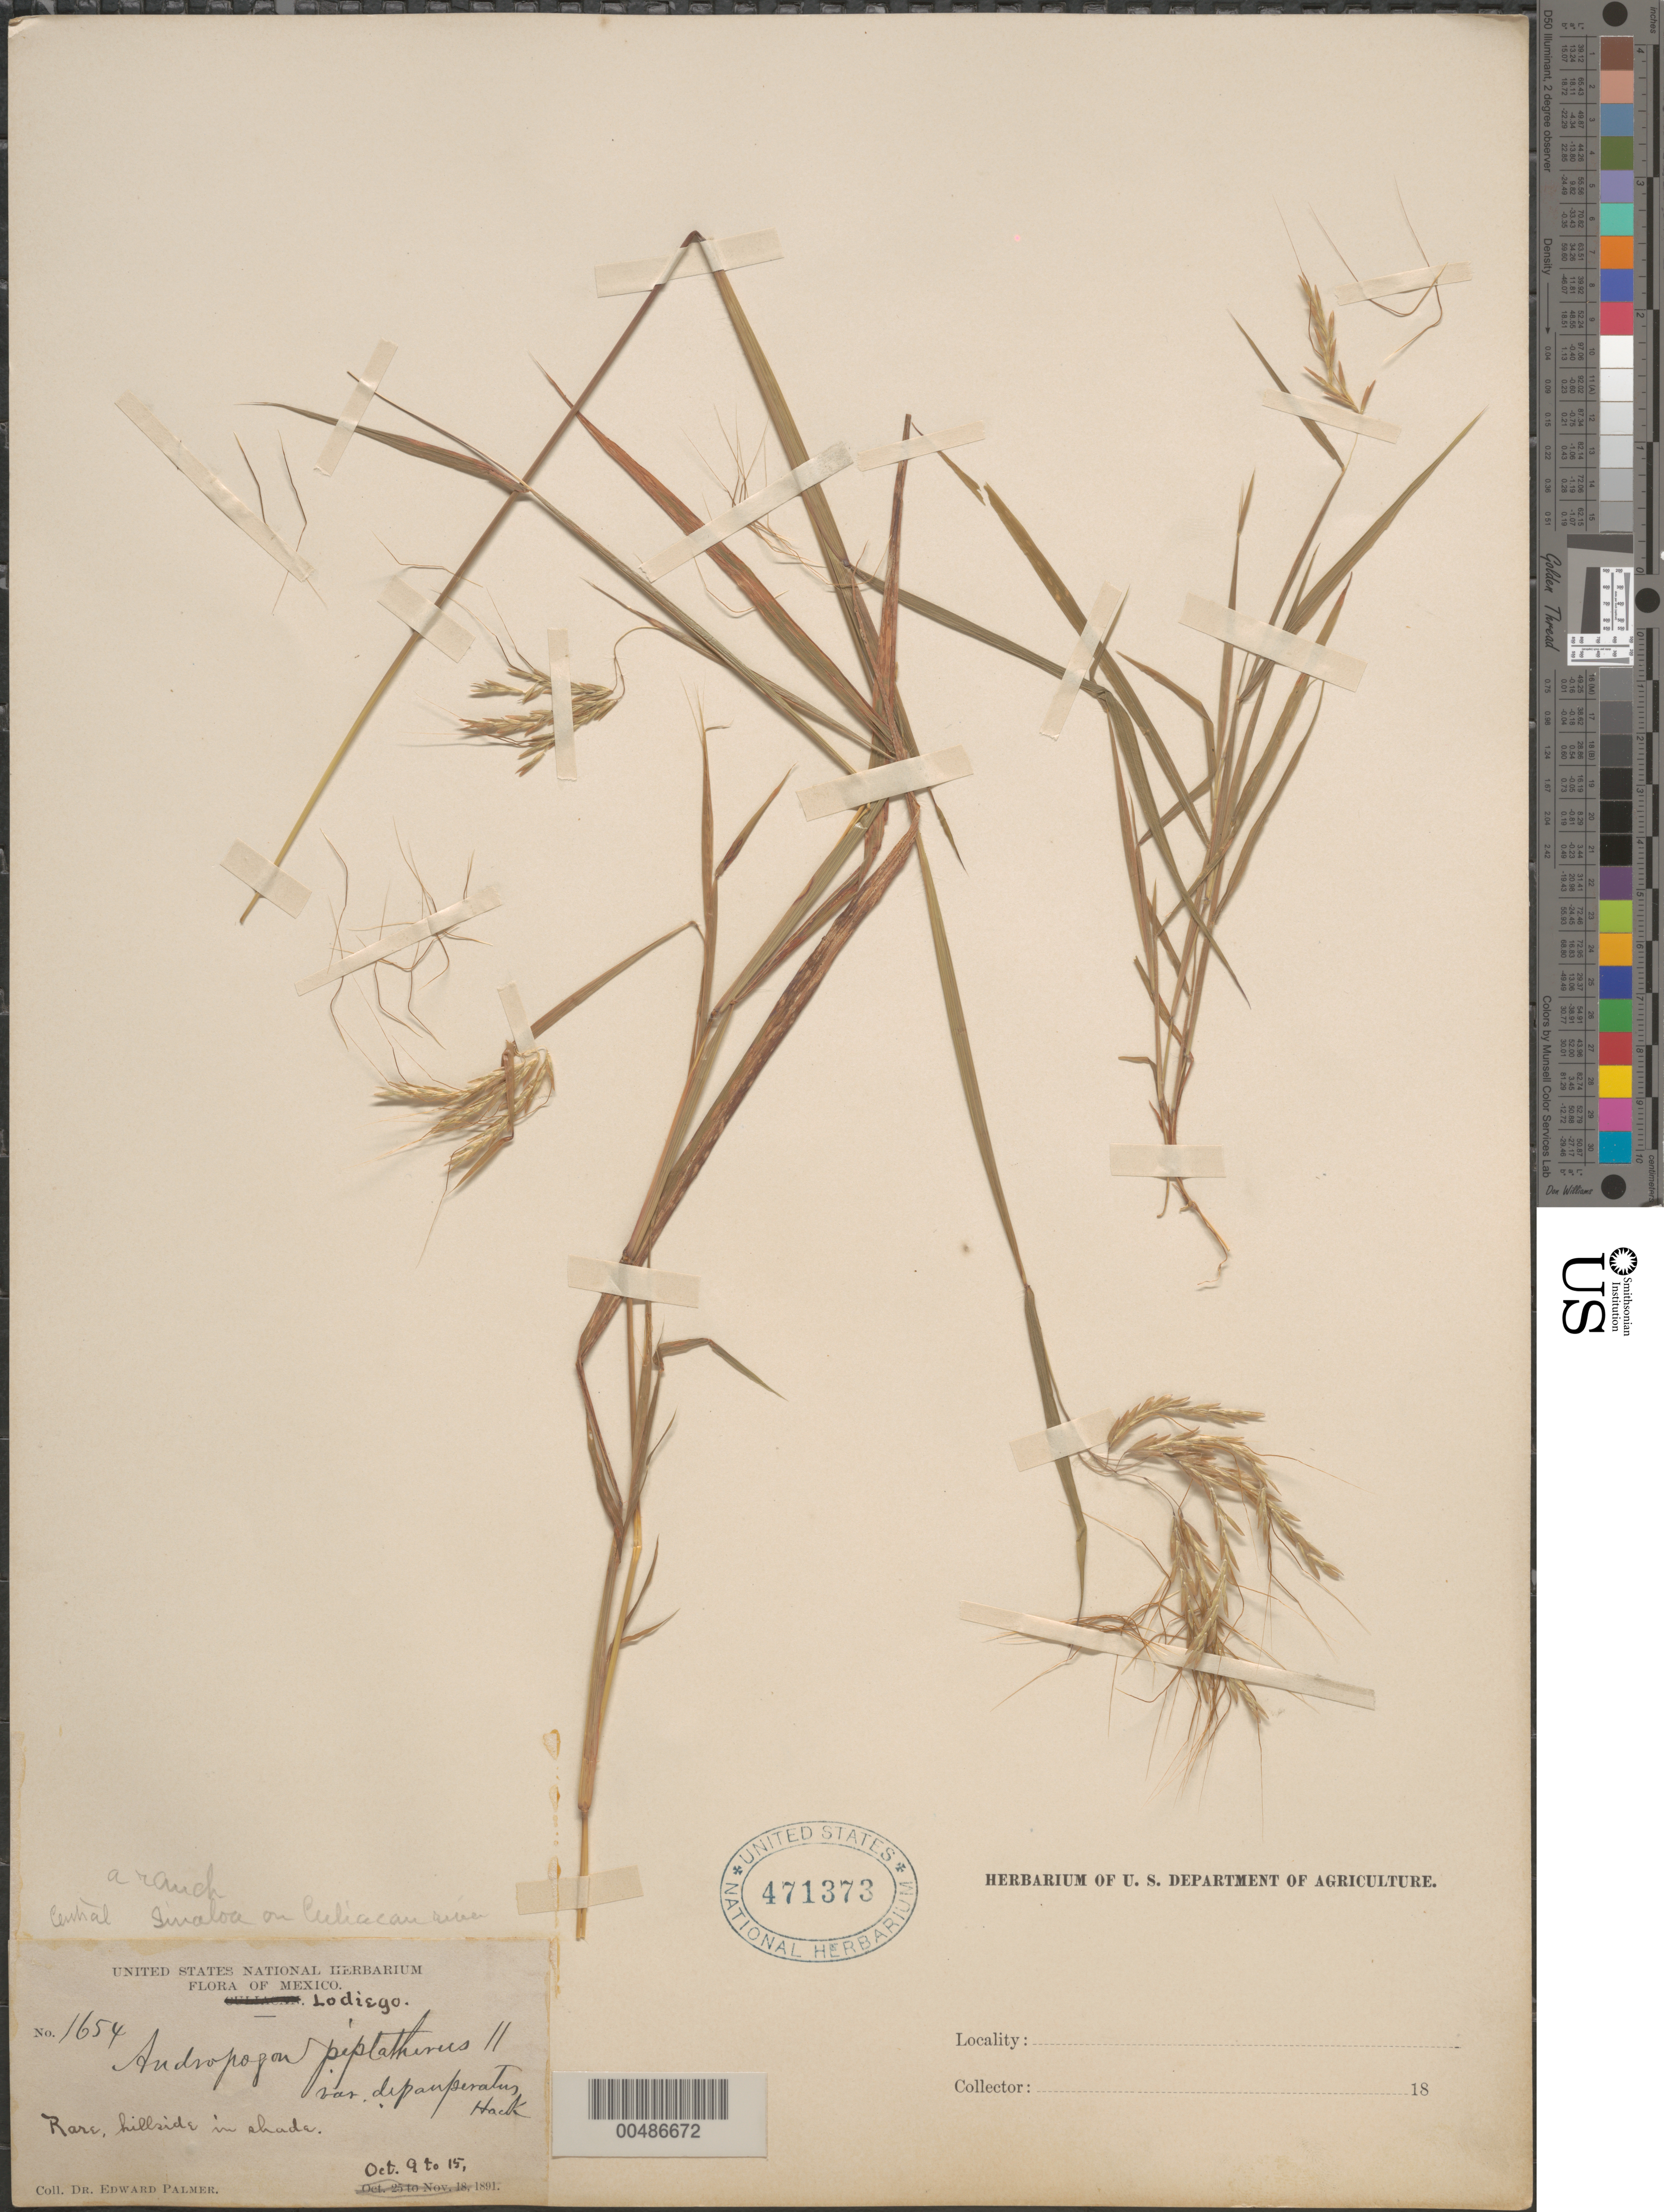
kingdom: Plantae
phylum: Tracheophyta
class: Liliopsida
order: Poales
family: Poaceae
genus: Euclasta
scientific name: Euclasta condylotricha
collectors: E. Palmer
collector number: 1654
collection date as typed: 9 Oct 1891 to 15 Oct 1891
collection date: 1891-10-09/1891-10-15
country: Mexico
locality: Lodiego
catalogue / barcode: US 471373